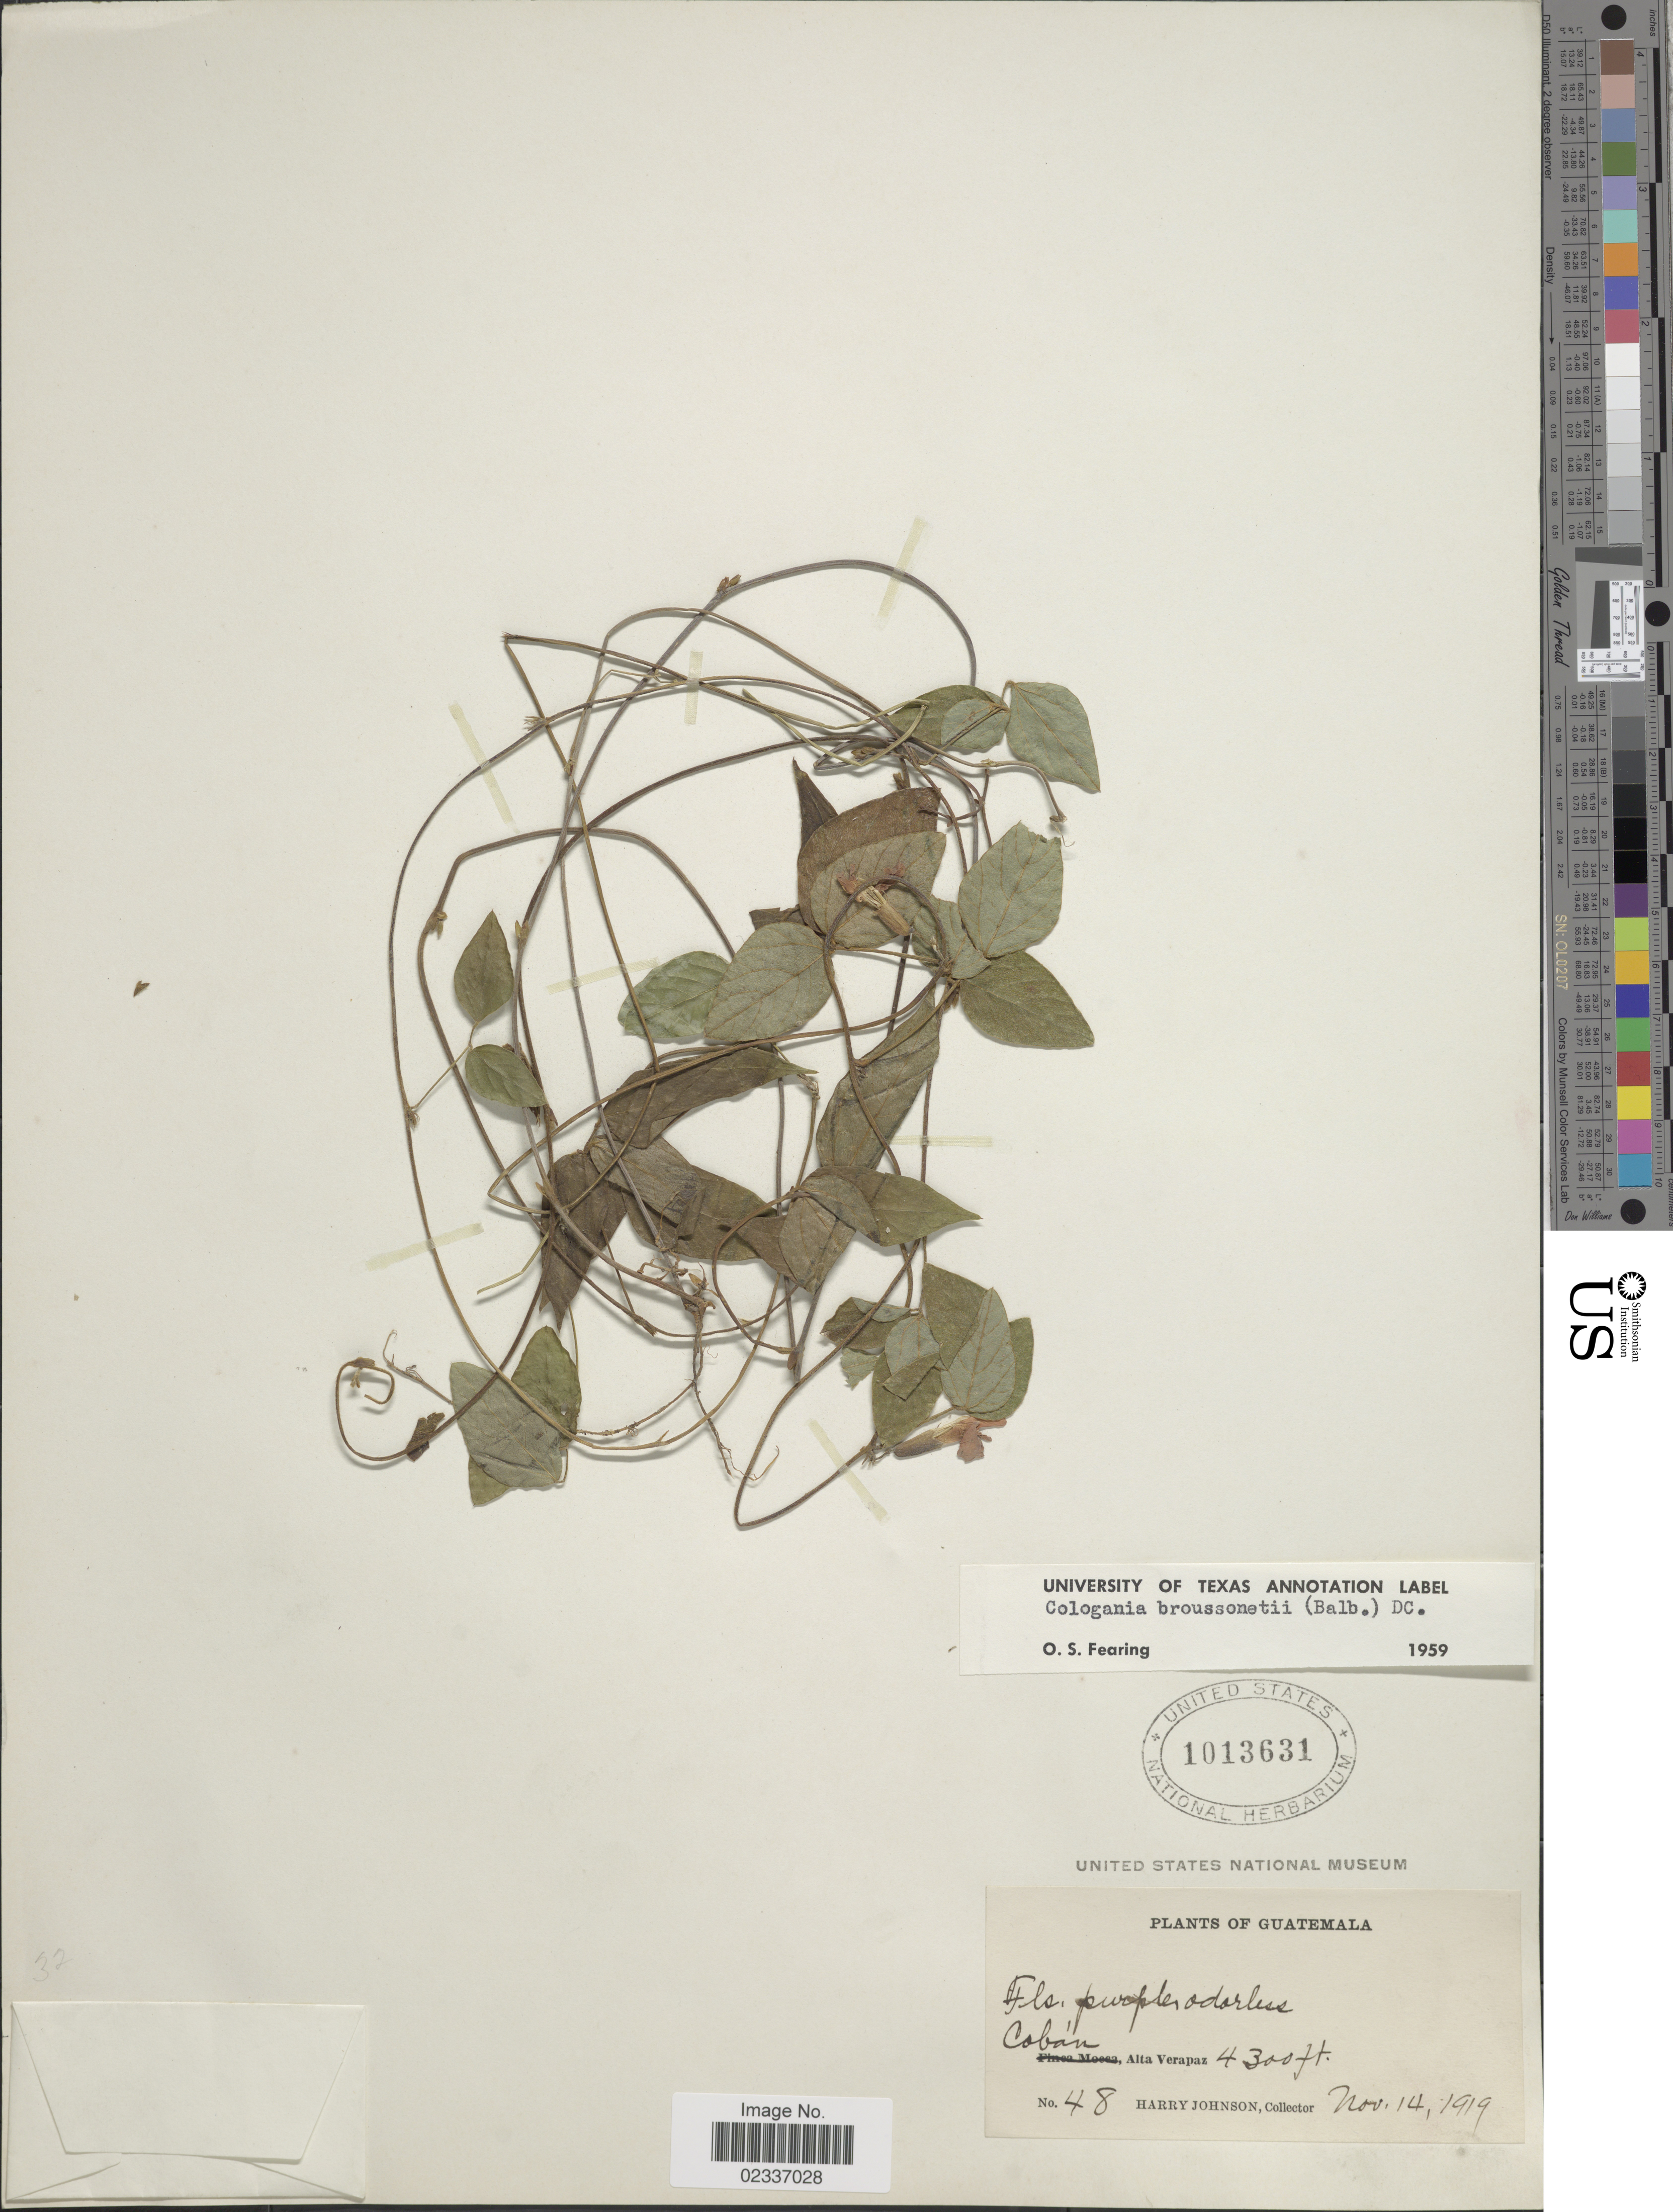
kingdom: Plantae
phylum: Tracheophyta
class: Magnoliopsida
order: Fabales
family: Fabaceae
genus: Cologania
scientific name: Cologania broussonetii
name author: (Balb.) DC.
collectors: H. Johnson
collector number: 48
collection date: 1919-11-14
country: Guatemala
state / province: Alta Verapaz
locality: Coban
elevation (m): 1311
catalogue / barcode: US 1013631